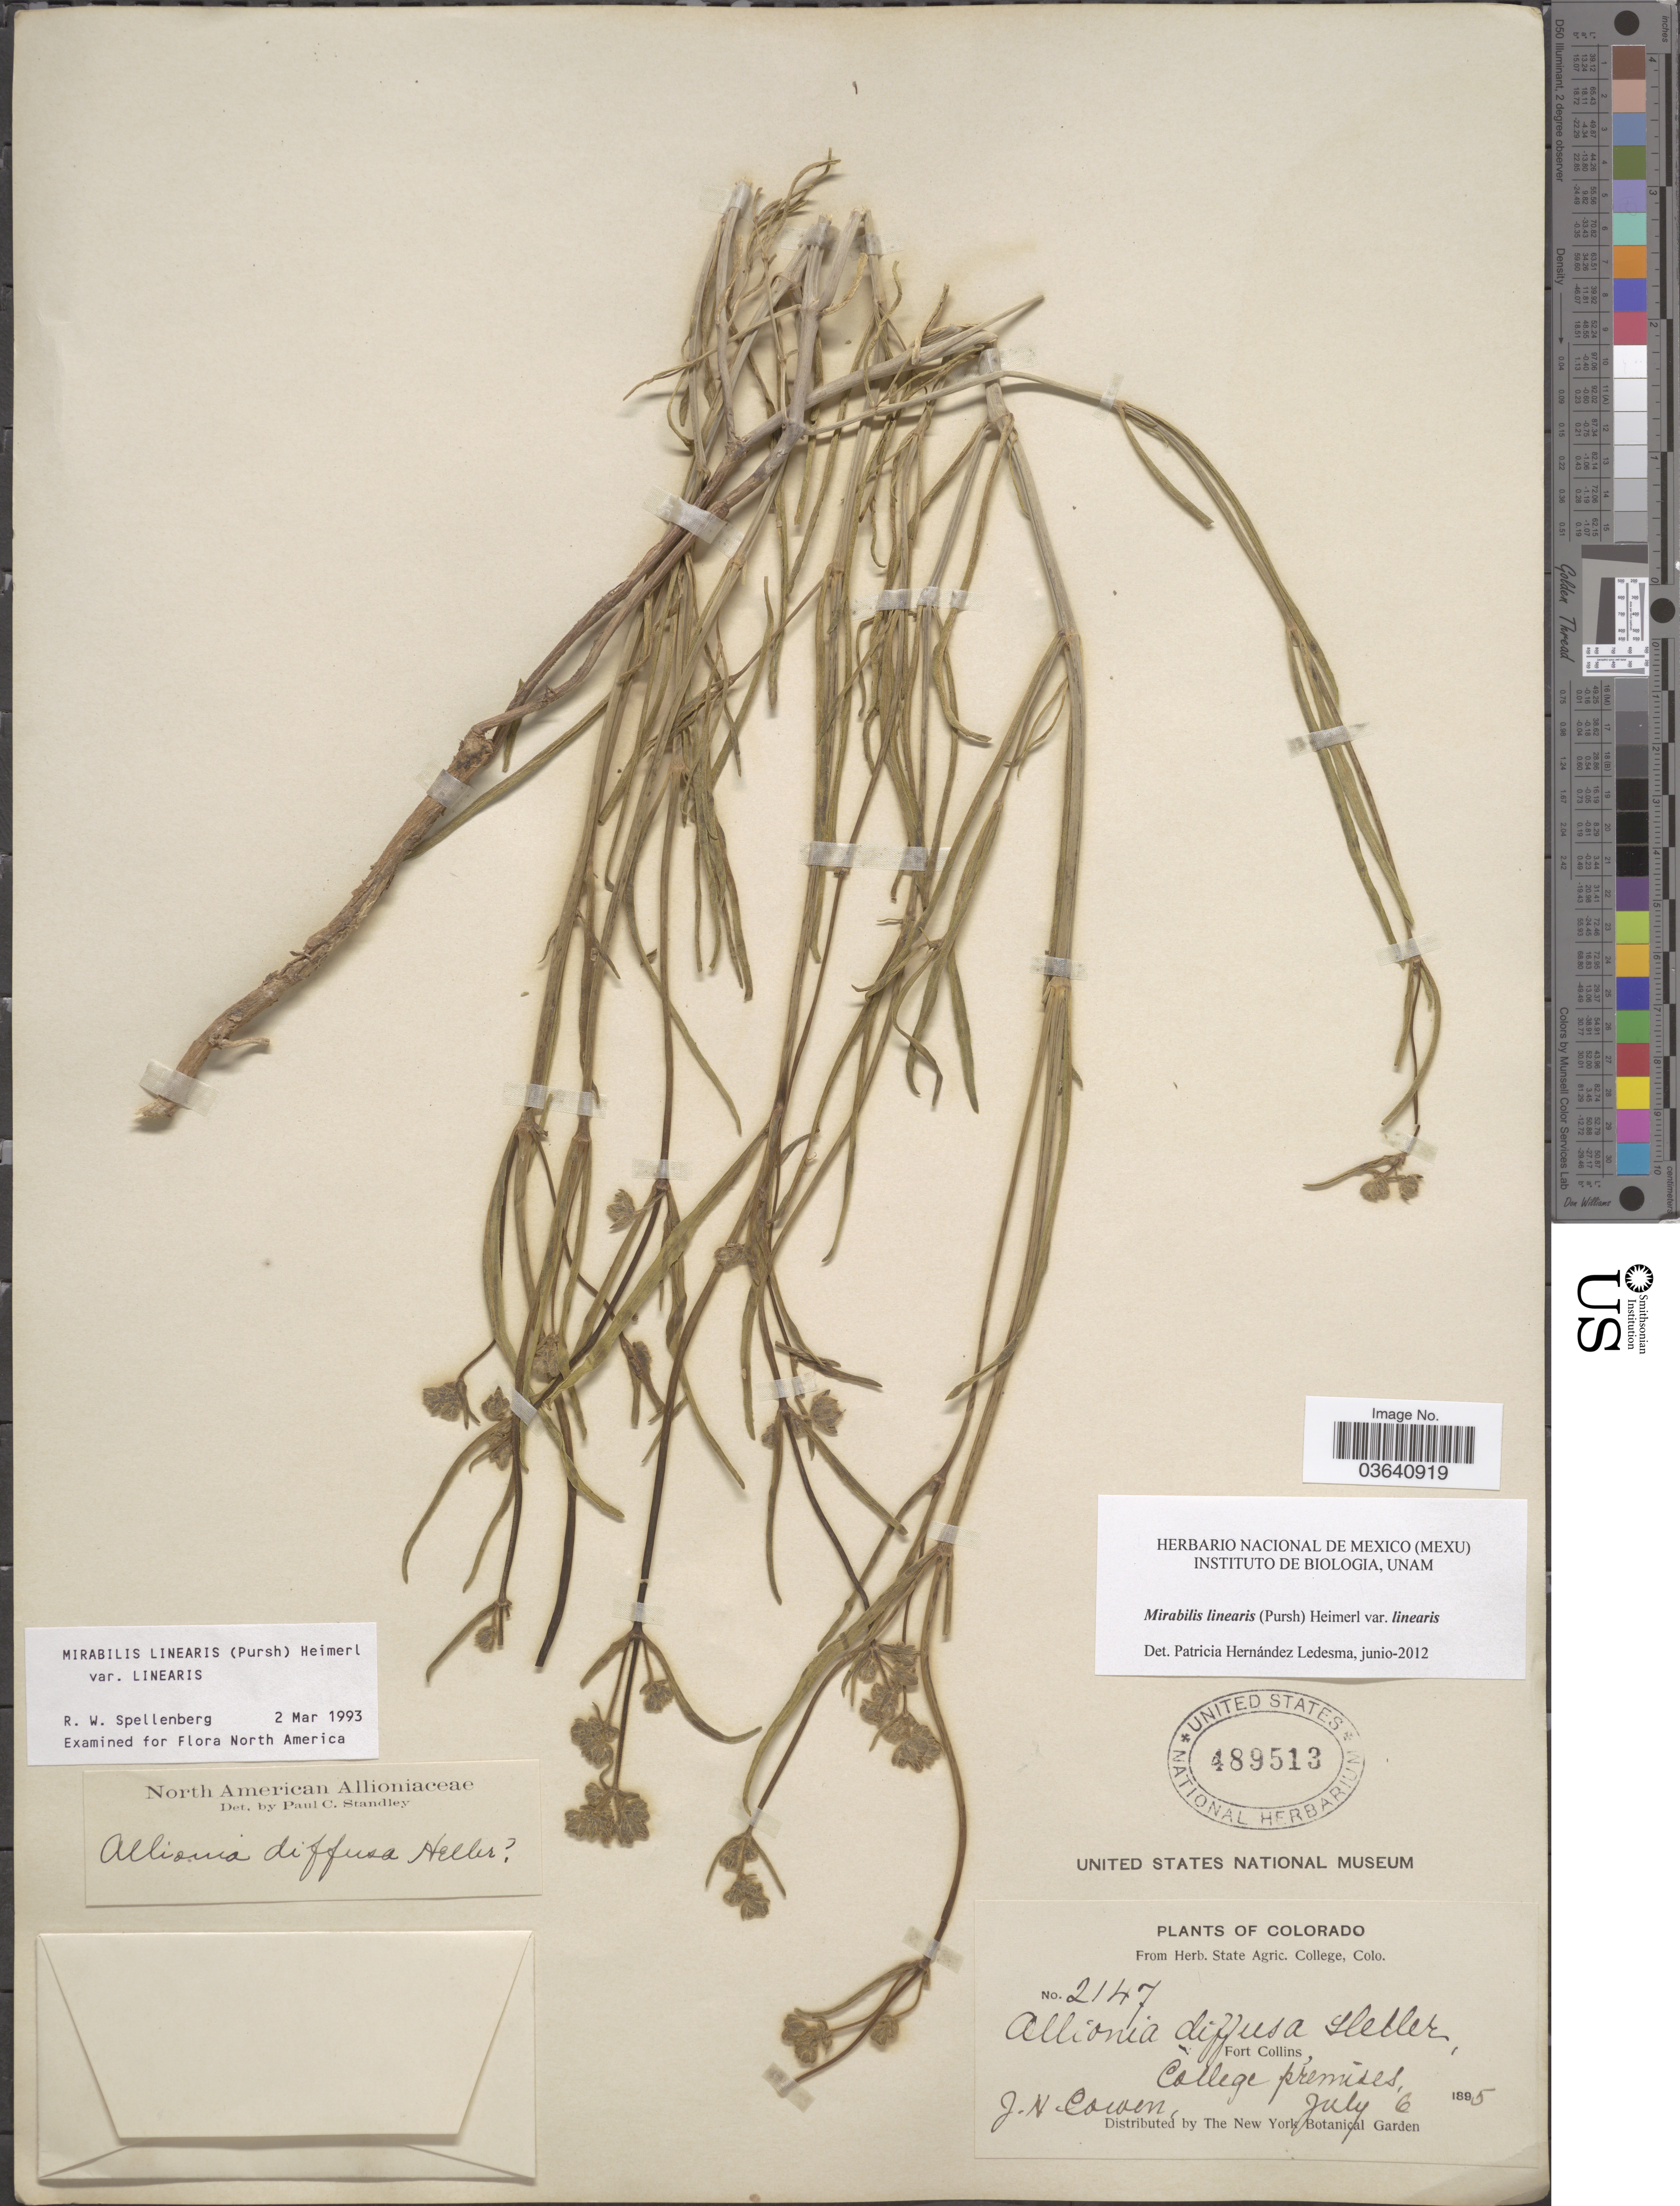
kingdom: Plantae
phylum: Tracheophyta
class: Magnoliopsida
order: Caryophyllales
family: Nyctaginaceae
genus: Mirabilis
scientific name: Mirabilis linearis var. linearis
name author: (Pursh) Heimerl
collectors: J. H. Cowen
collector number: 2147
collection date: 1895-07-06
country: United States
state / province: Colorado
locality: Fort Collins. College premises.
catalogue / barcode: US 489513